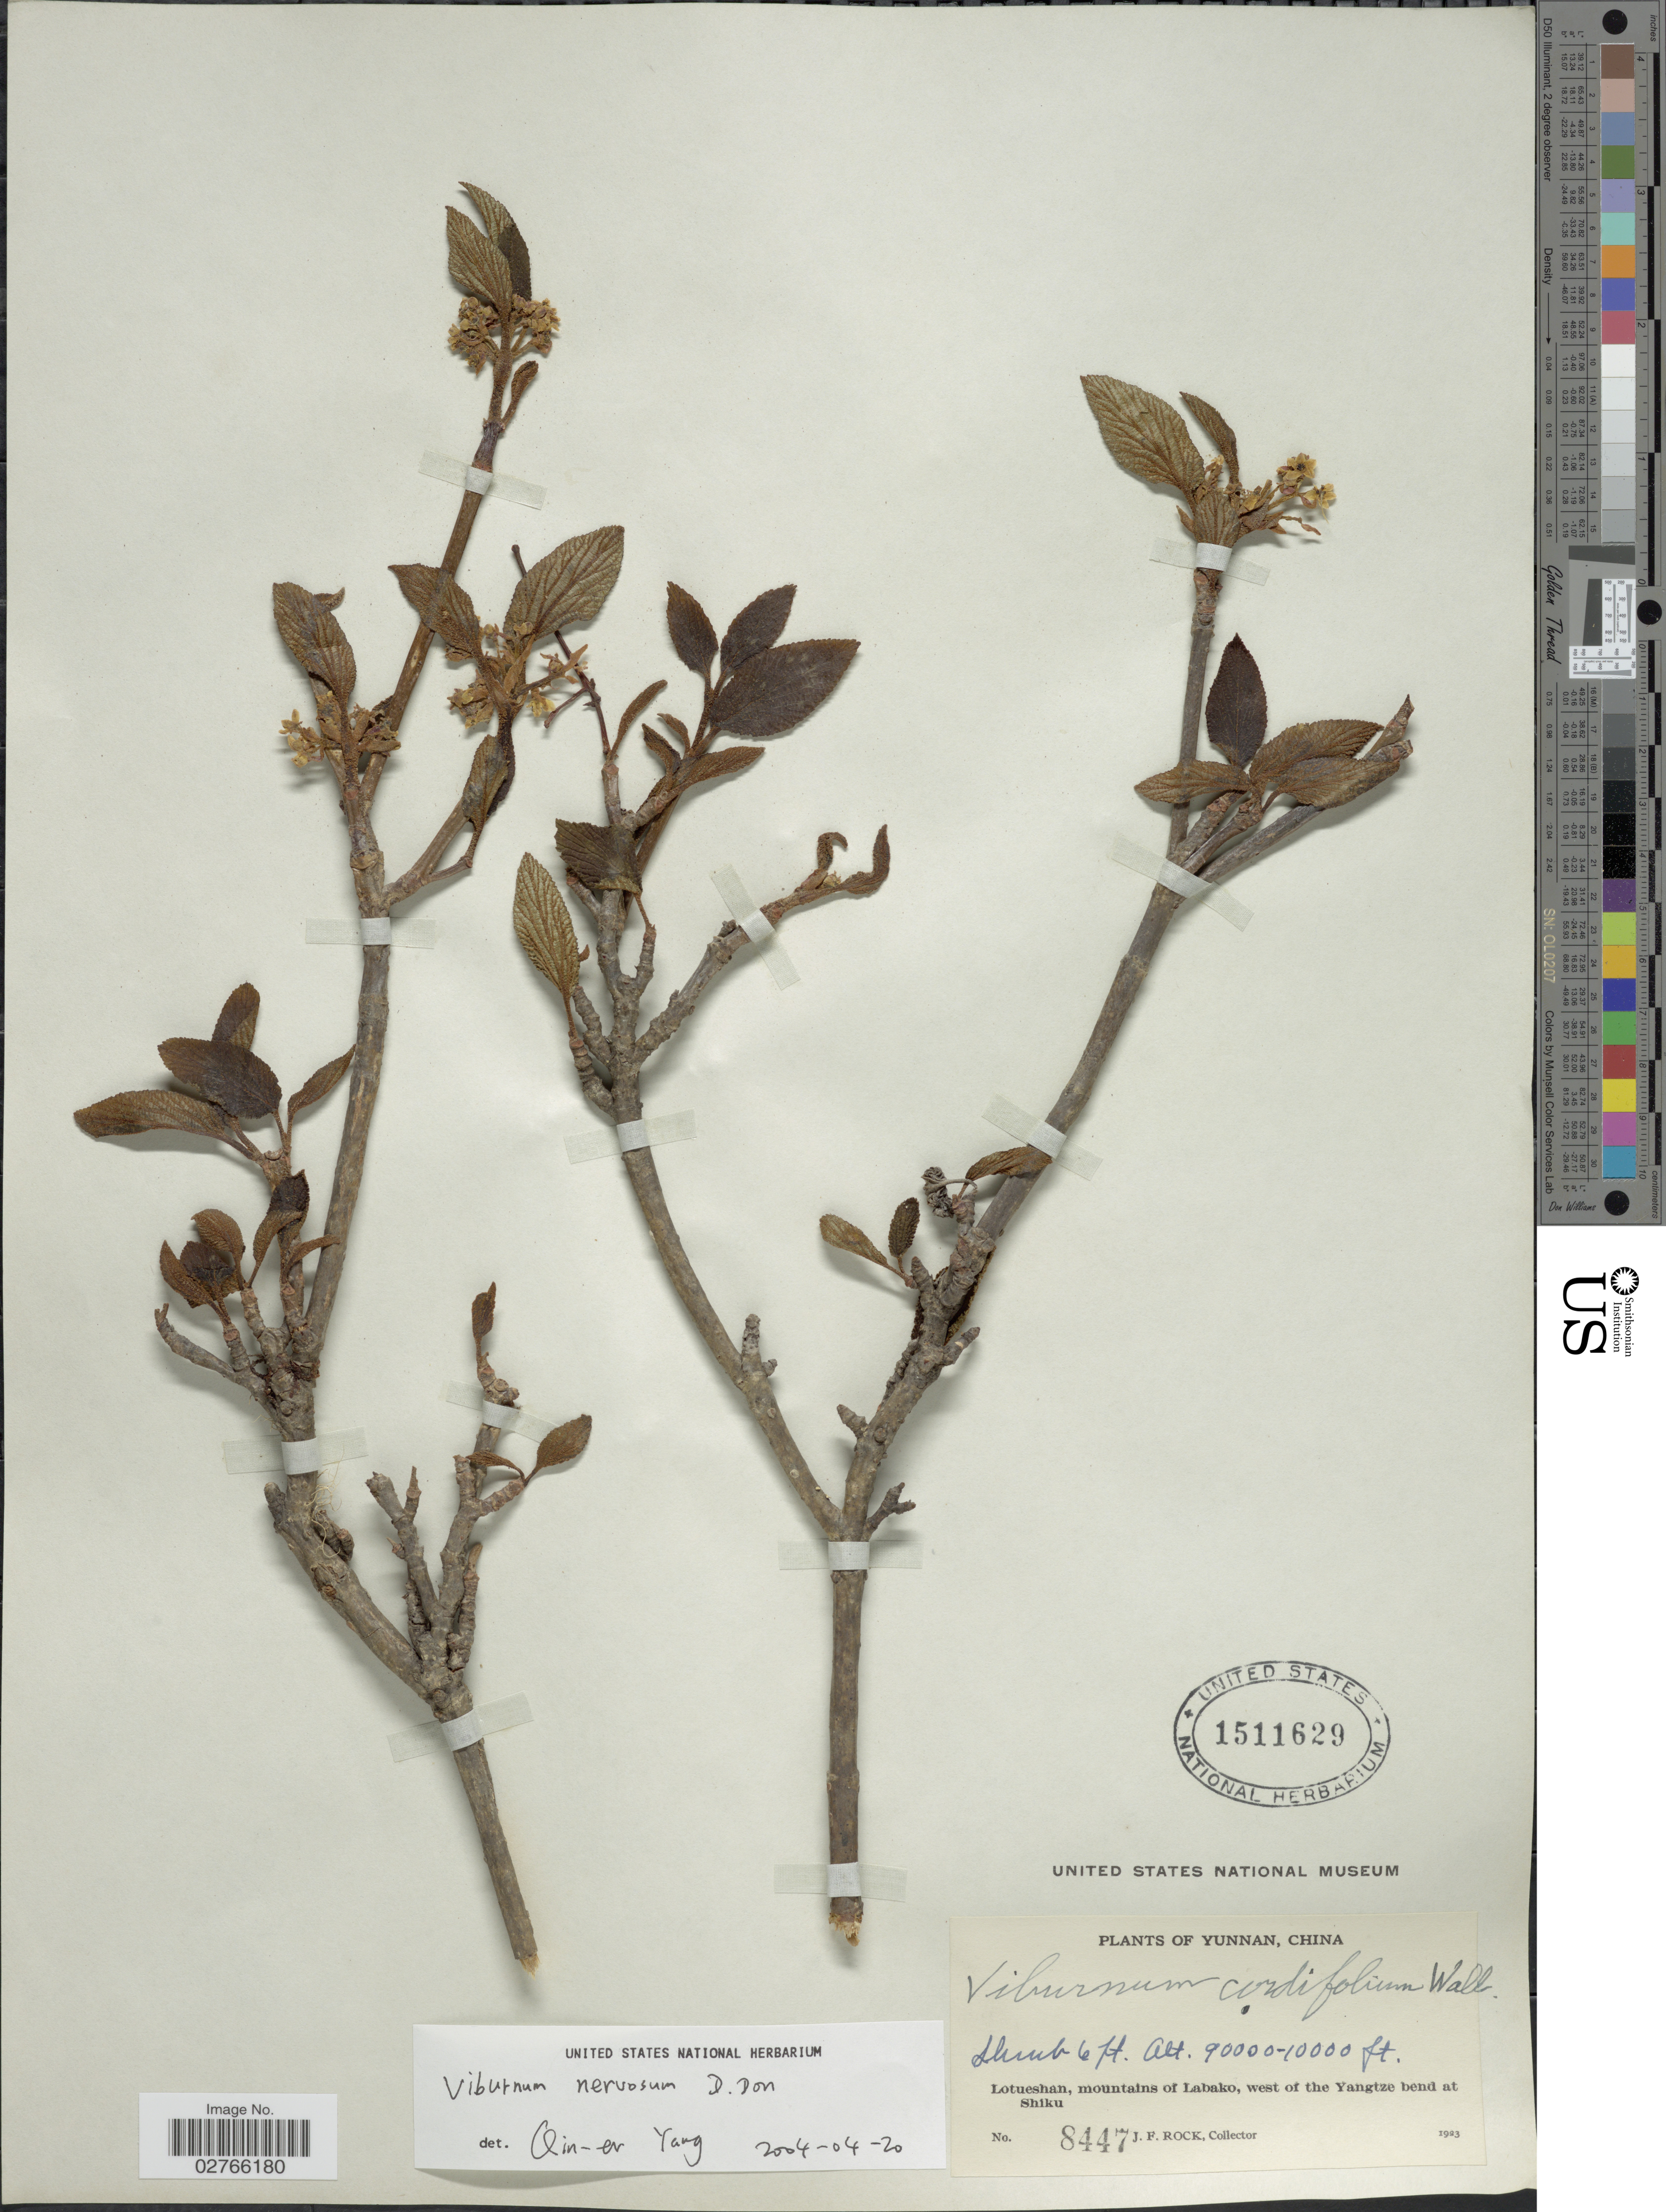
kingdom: Plantae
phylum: Tracheophyta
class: Magnoliopsida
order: Dipsacales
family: Viburnaceae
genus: Viburnum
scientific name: Viburnum nervosum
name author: D. Don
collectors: J. Rock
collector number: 8447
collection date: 1923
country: China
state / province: Yunnan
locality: Lotueshan, mountains of Labako, west of the Yangtze bend at Shiku.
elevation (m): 3048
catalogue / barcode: US 1511629